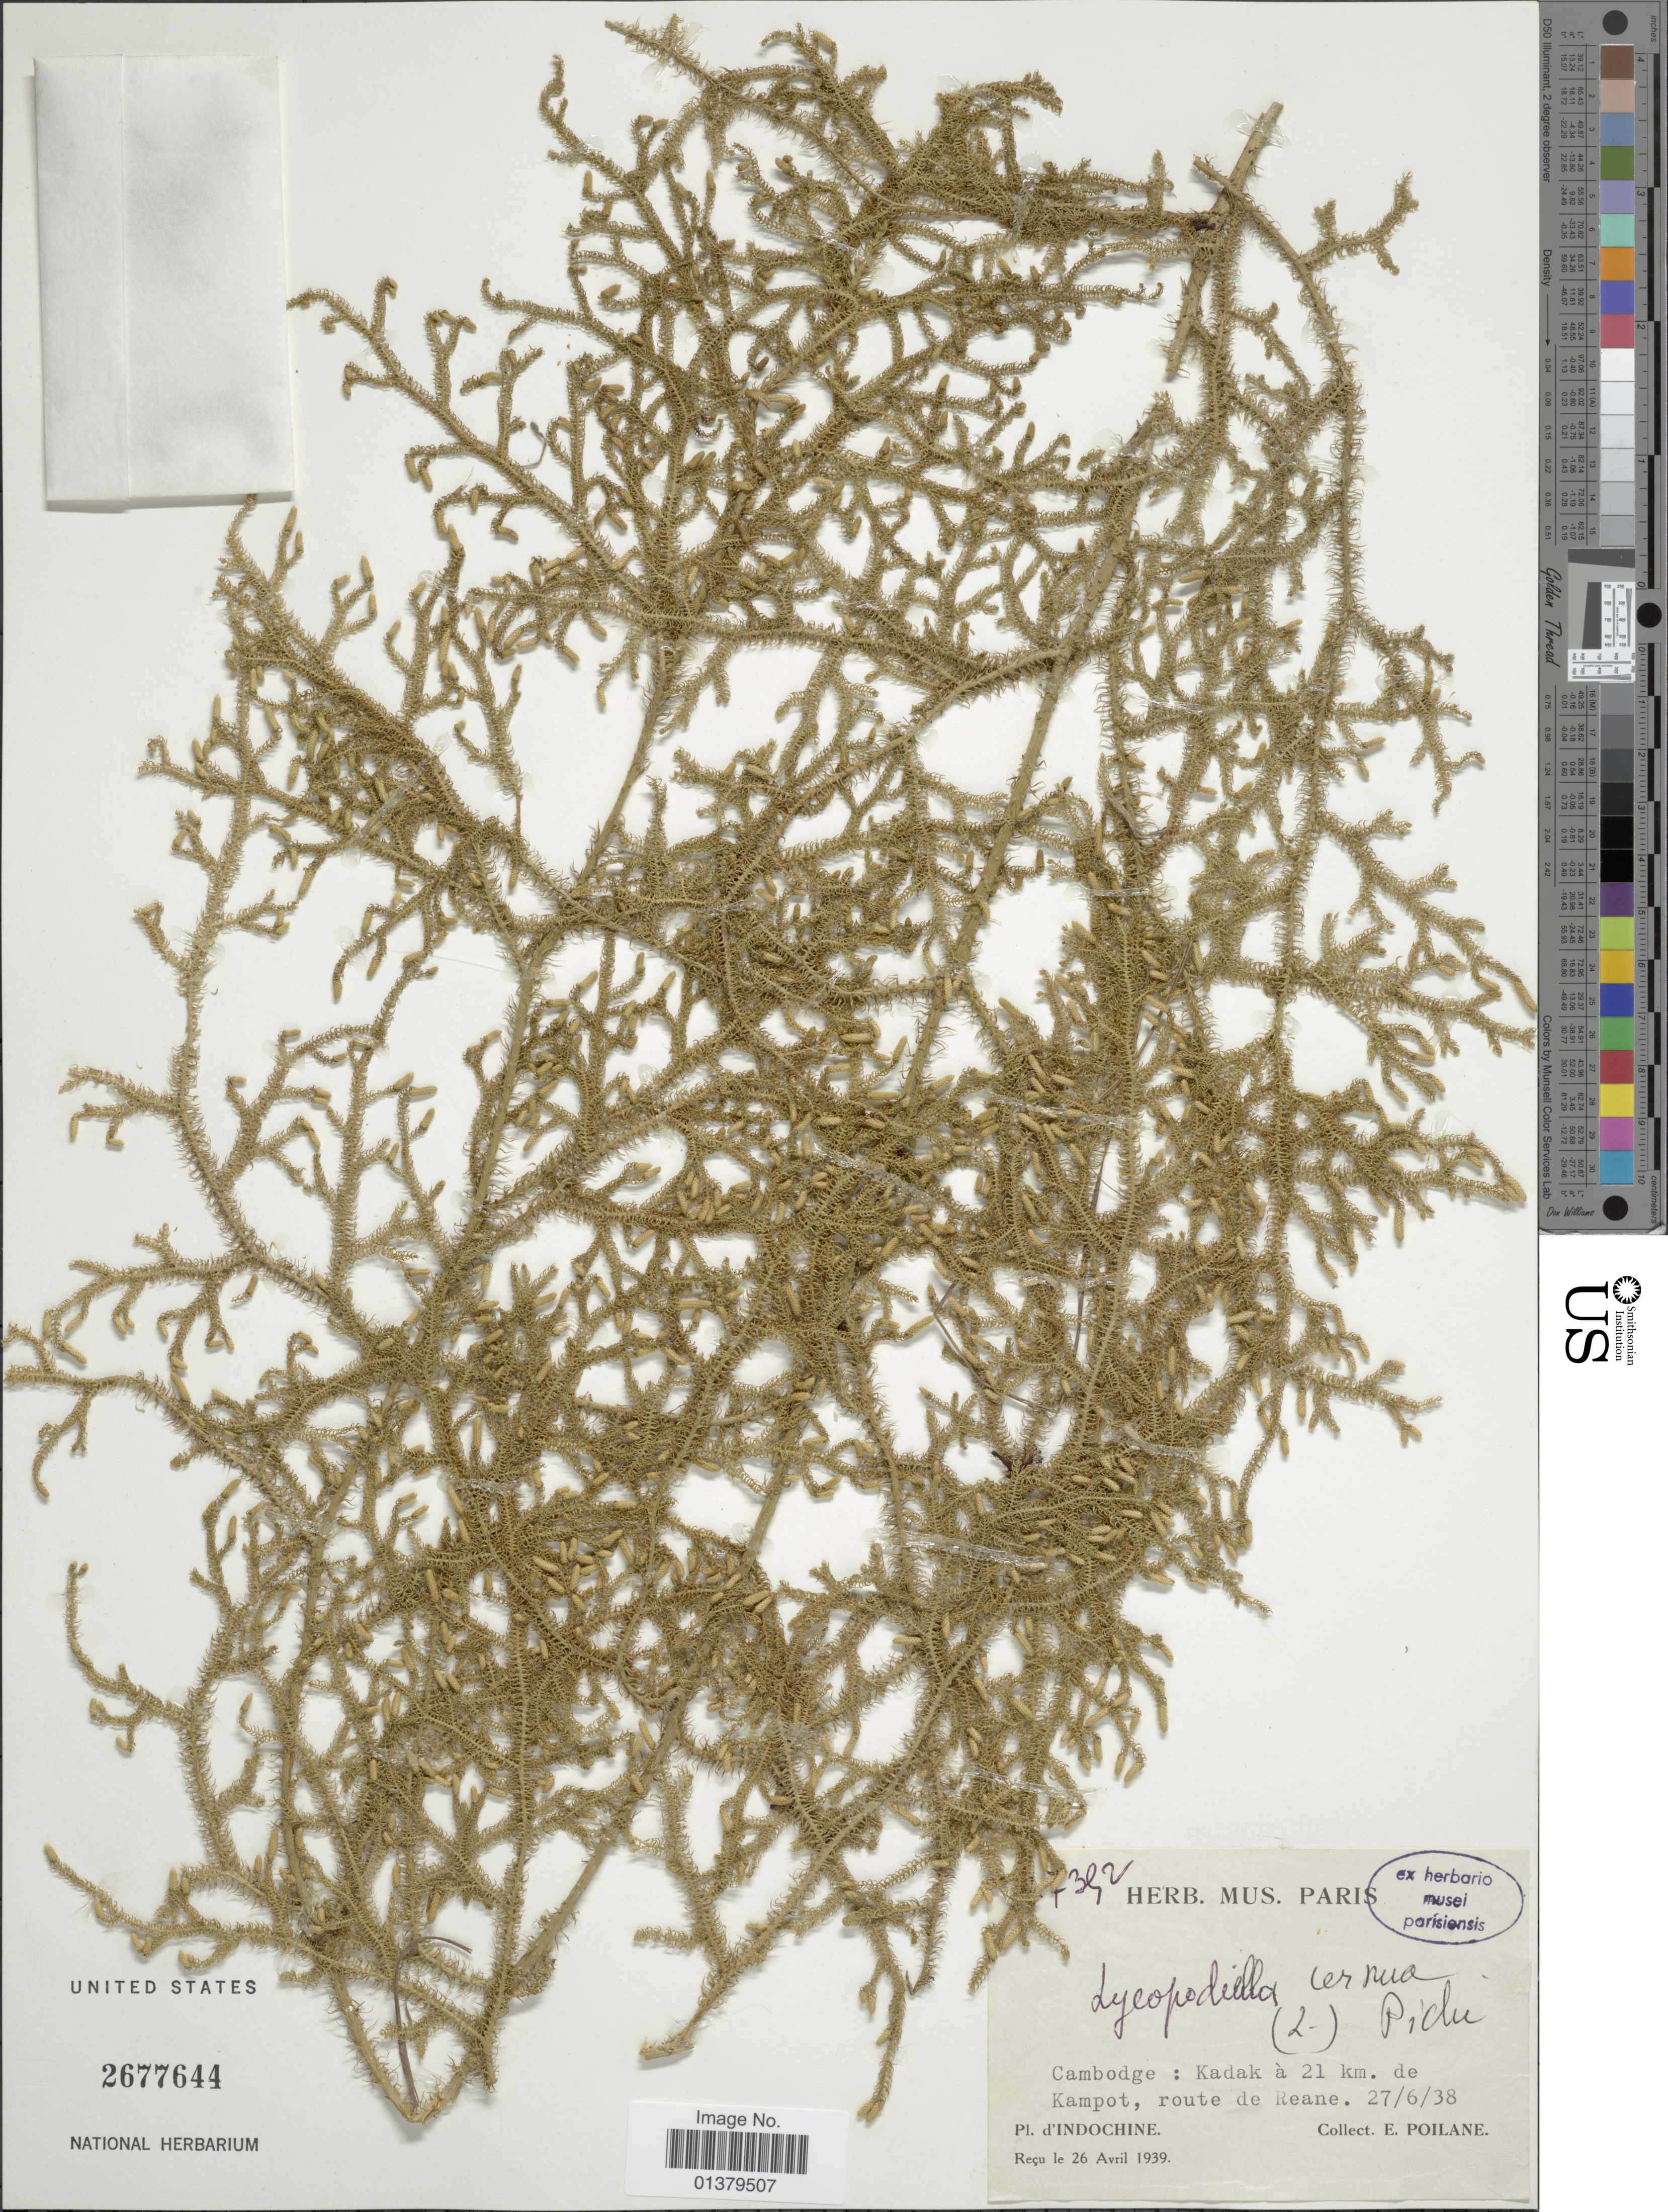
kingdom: Plantae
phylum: Tracheophyta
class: Lycopodiopsida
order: Lycopodiales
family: Lycopodiaceae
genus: Palhinhaea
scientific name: Palhinhaea cernua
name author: (L.) Vasc. & Franco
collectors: E. Poilane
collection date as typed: Transcribed d/m/y: 27/6/38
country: Cambodia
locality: Kadak à 21 km de Kampot, route de Reane, Indochine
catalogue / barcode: US 2677644